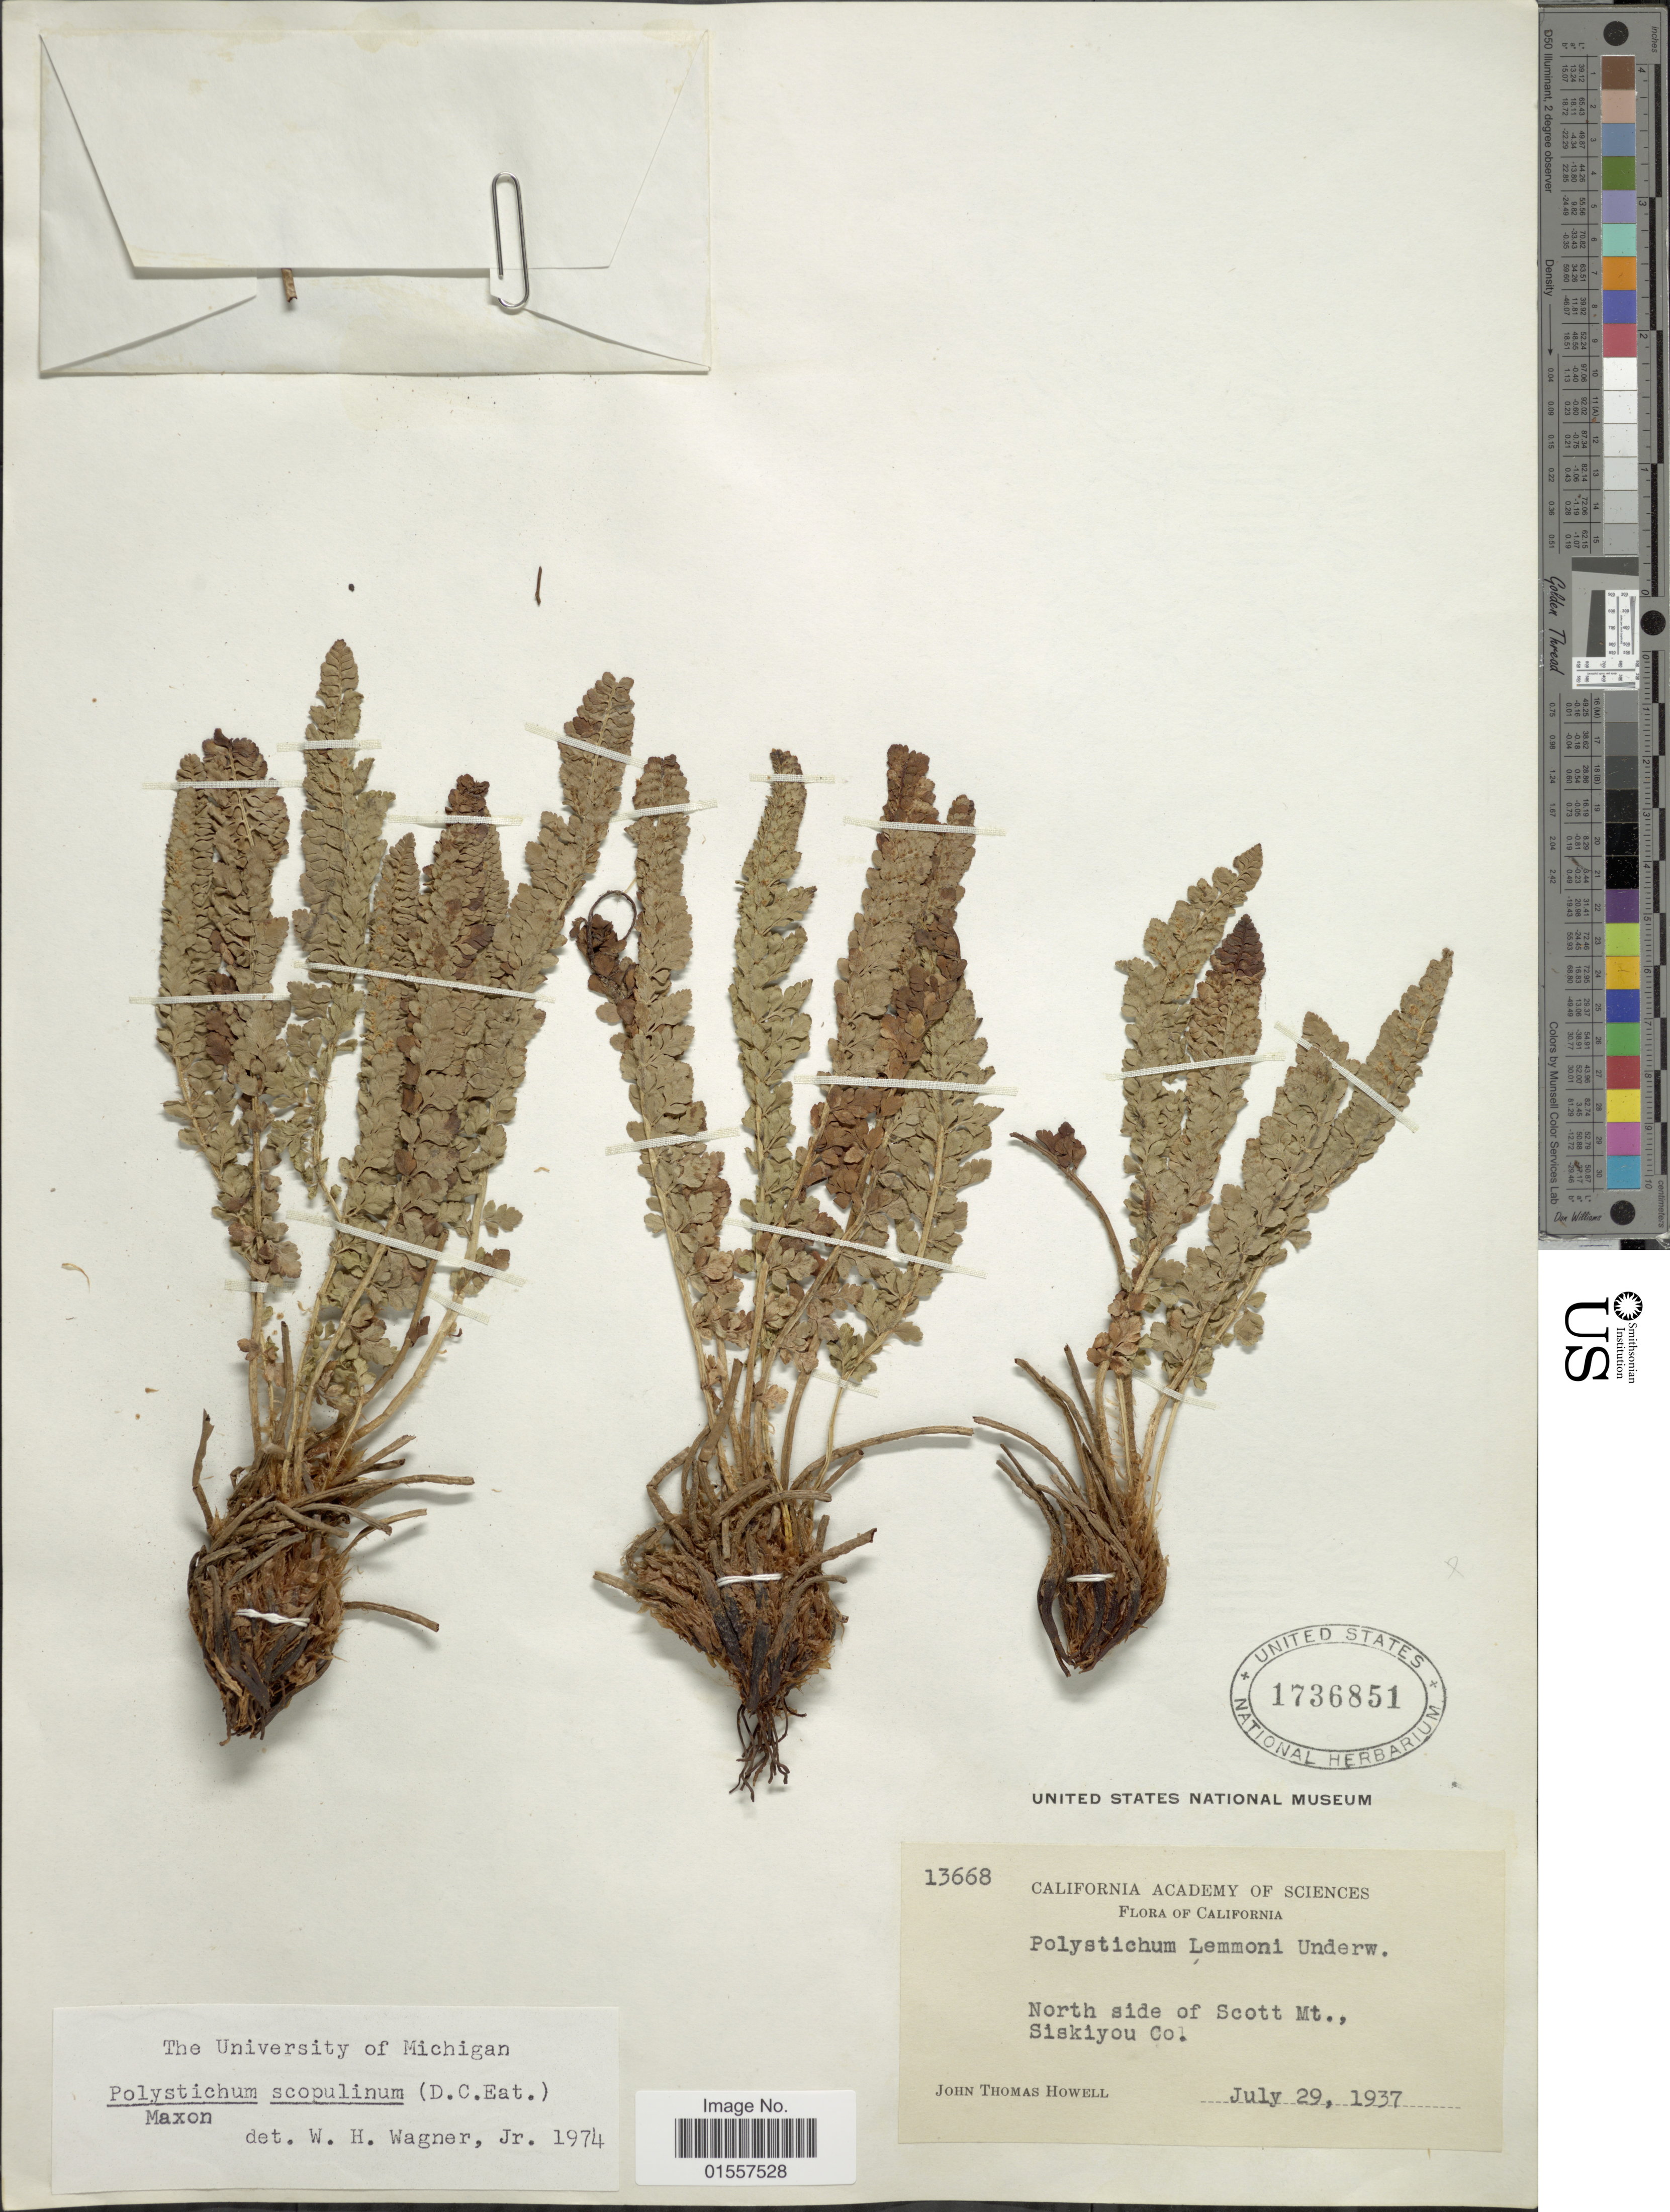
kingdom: Plantae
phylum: Tracheophyta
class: Polypodiopsida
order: Polypodiales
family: Dryopteridaceae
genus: Polystichum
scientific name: Polystichum scopulinum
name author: (D.C. Eaton) Maxon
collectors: J. T. Howell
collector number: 13668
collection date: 1937-07-29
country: United States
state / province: California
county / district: Siskiyou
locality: North side of Scott Mt., Siskiyou Co.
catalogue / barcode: US 173685